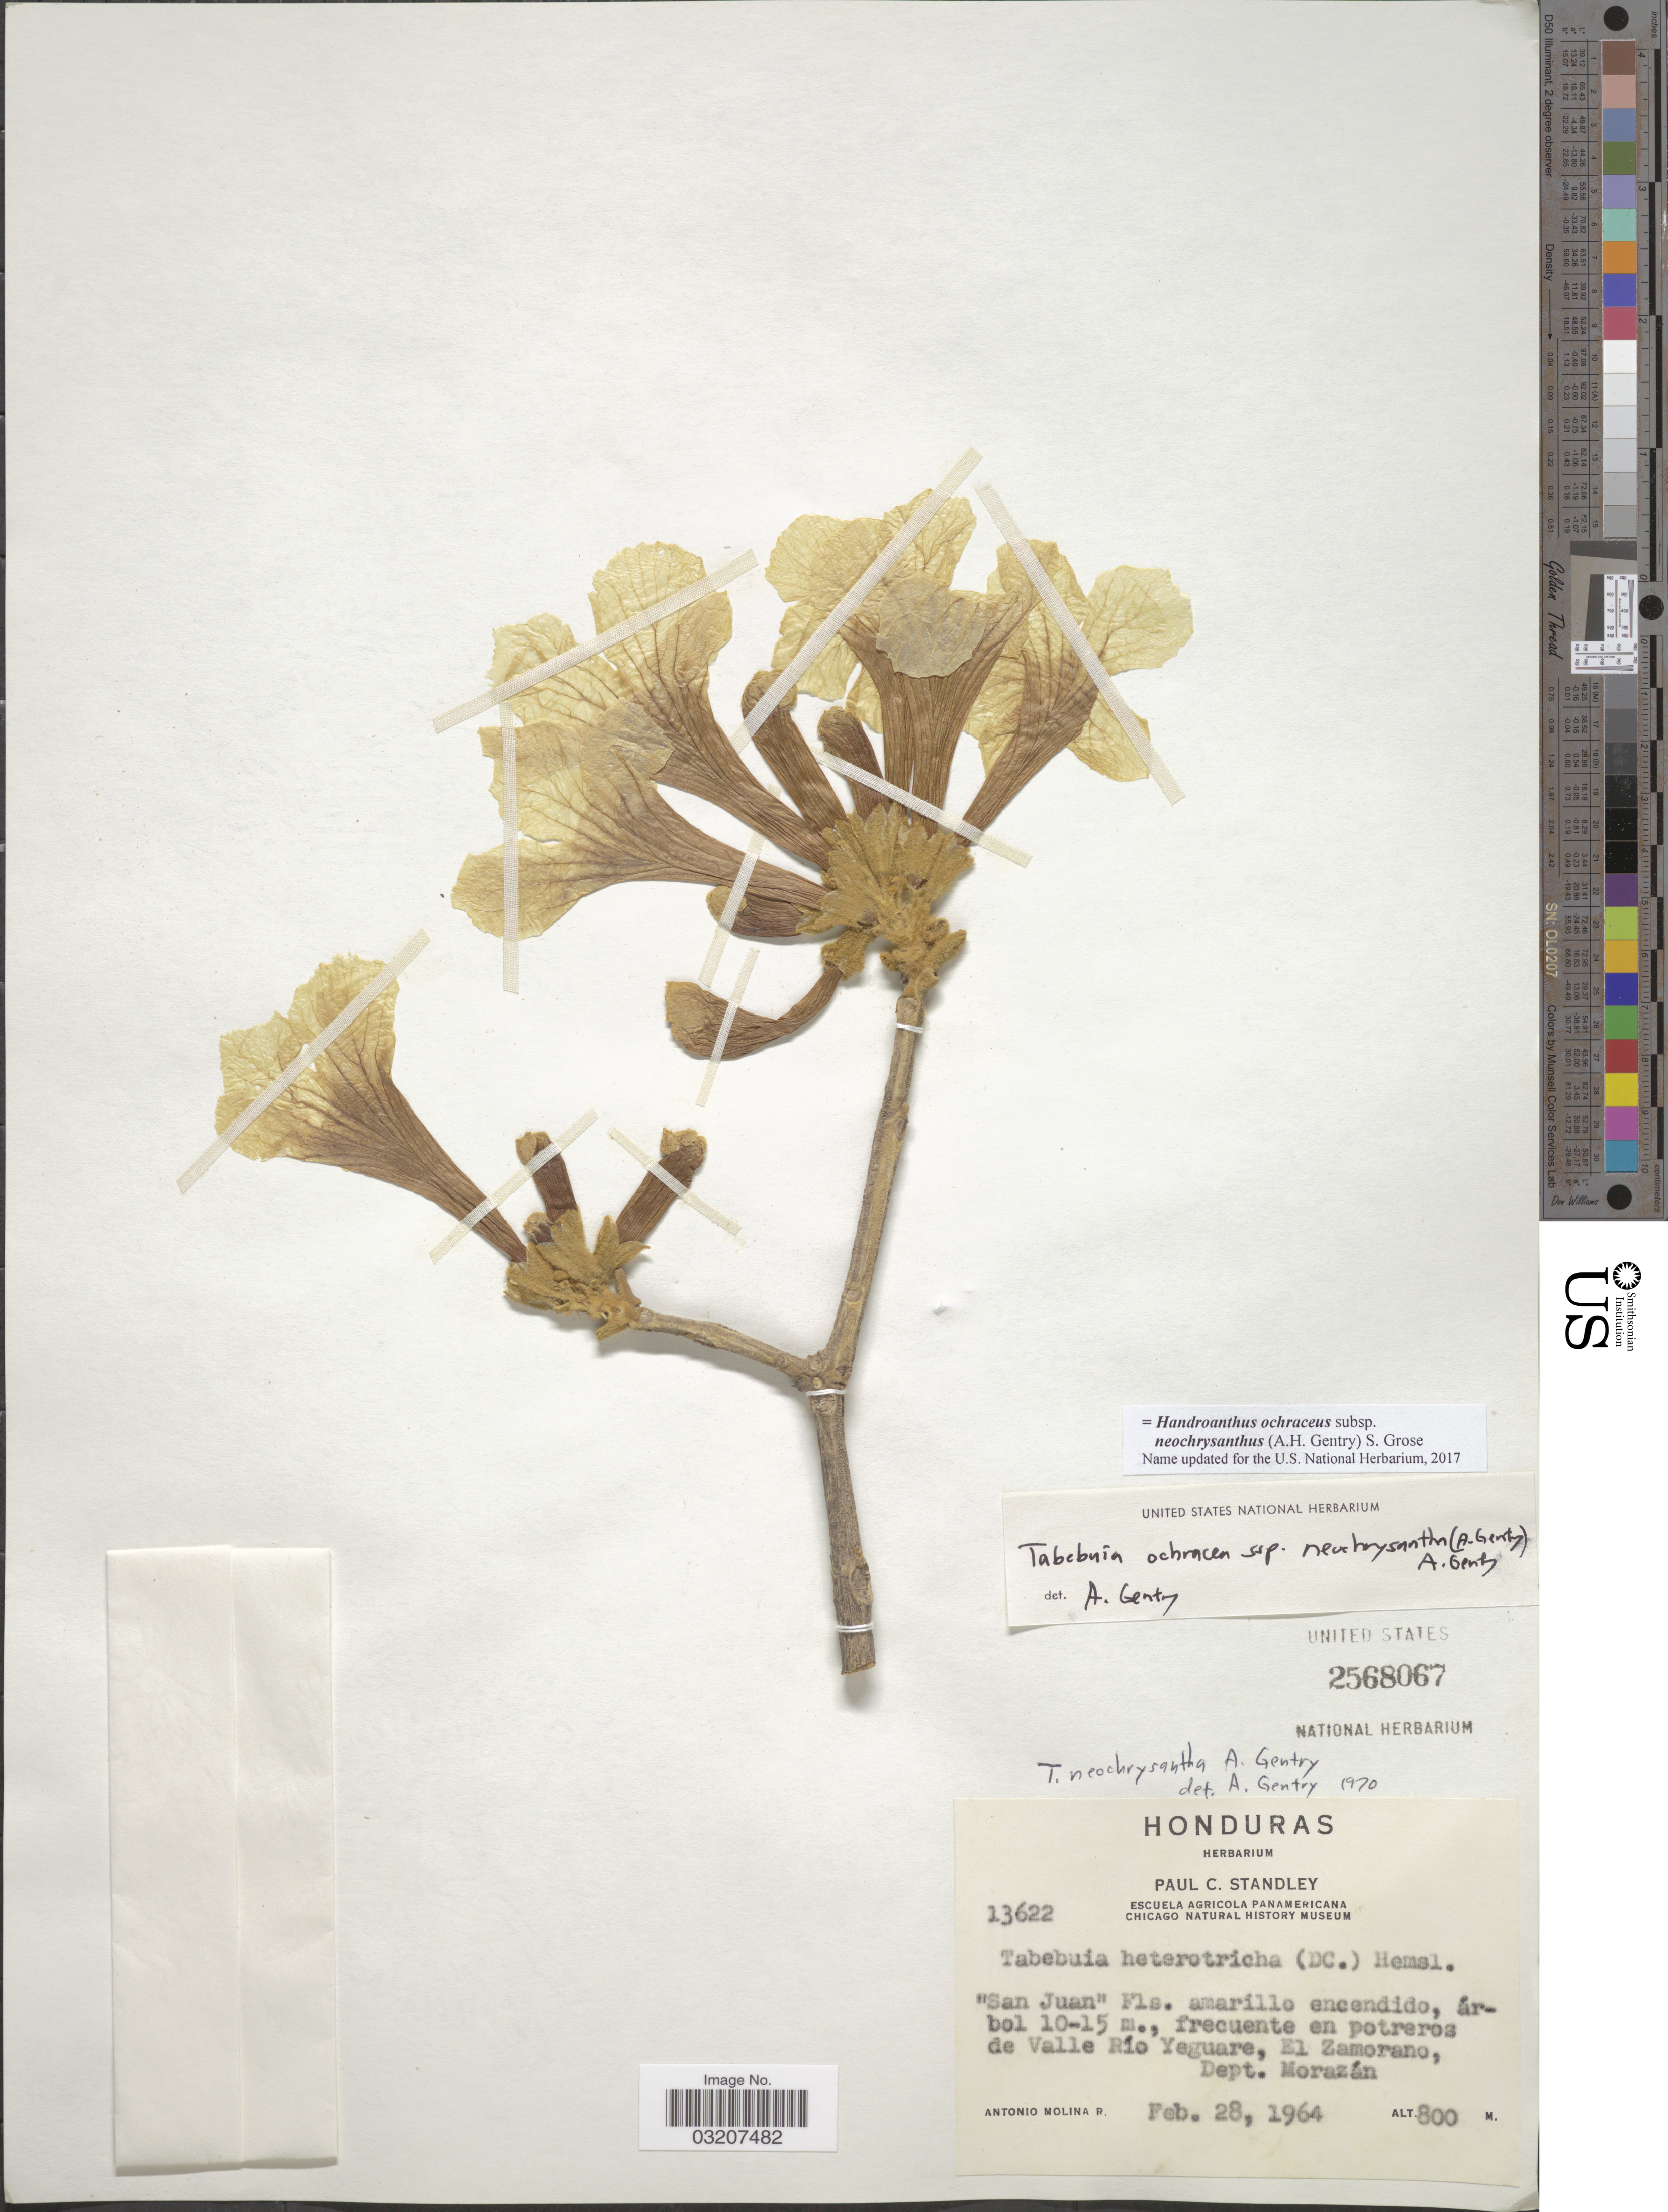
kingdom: Plantae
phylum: Tracheophyta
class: Magnoliopsida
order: Lamiales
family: Bignoniaceae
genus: Handroanthus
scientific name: Handroanthus ochraceus subsp. neochrysanthus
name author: (A.H. Gentry) S.O. Grose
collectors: A. Molina R.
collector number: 13622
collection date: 1964-02-28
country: Honduras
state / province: Fco. Morazán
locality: Frecuente en potreros de Valle Río Yeguare, El Zamorano, Dept. Morazán.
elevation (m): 800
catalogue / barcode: US 2568067